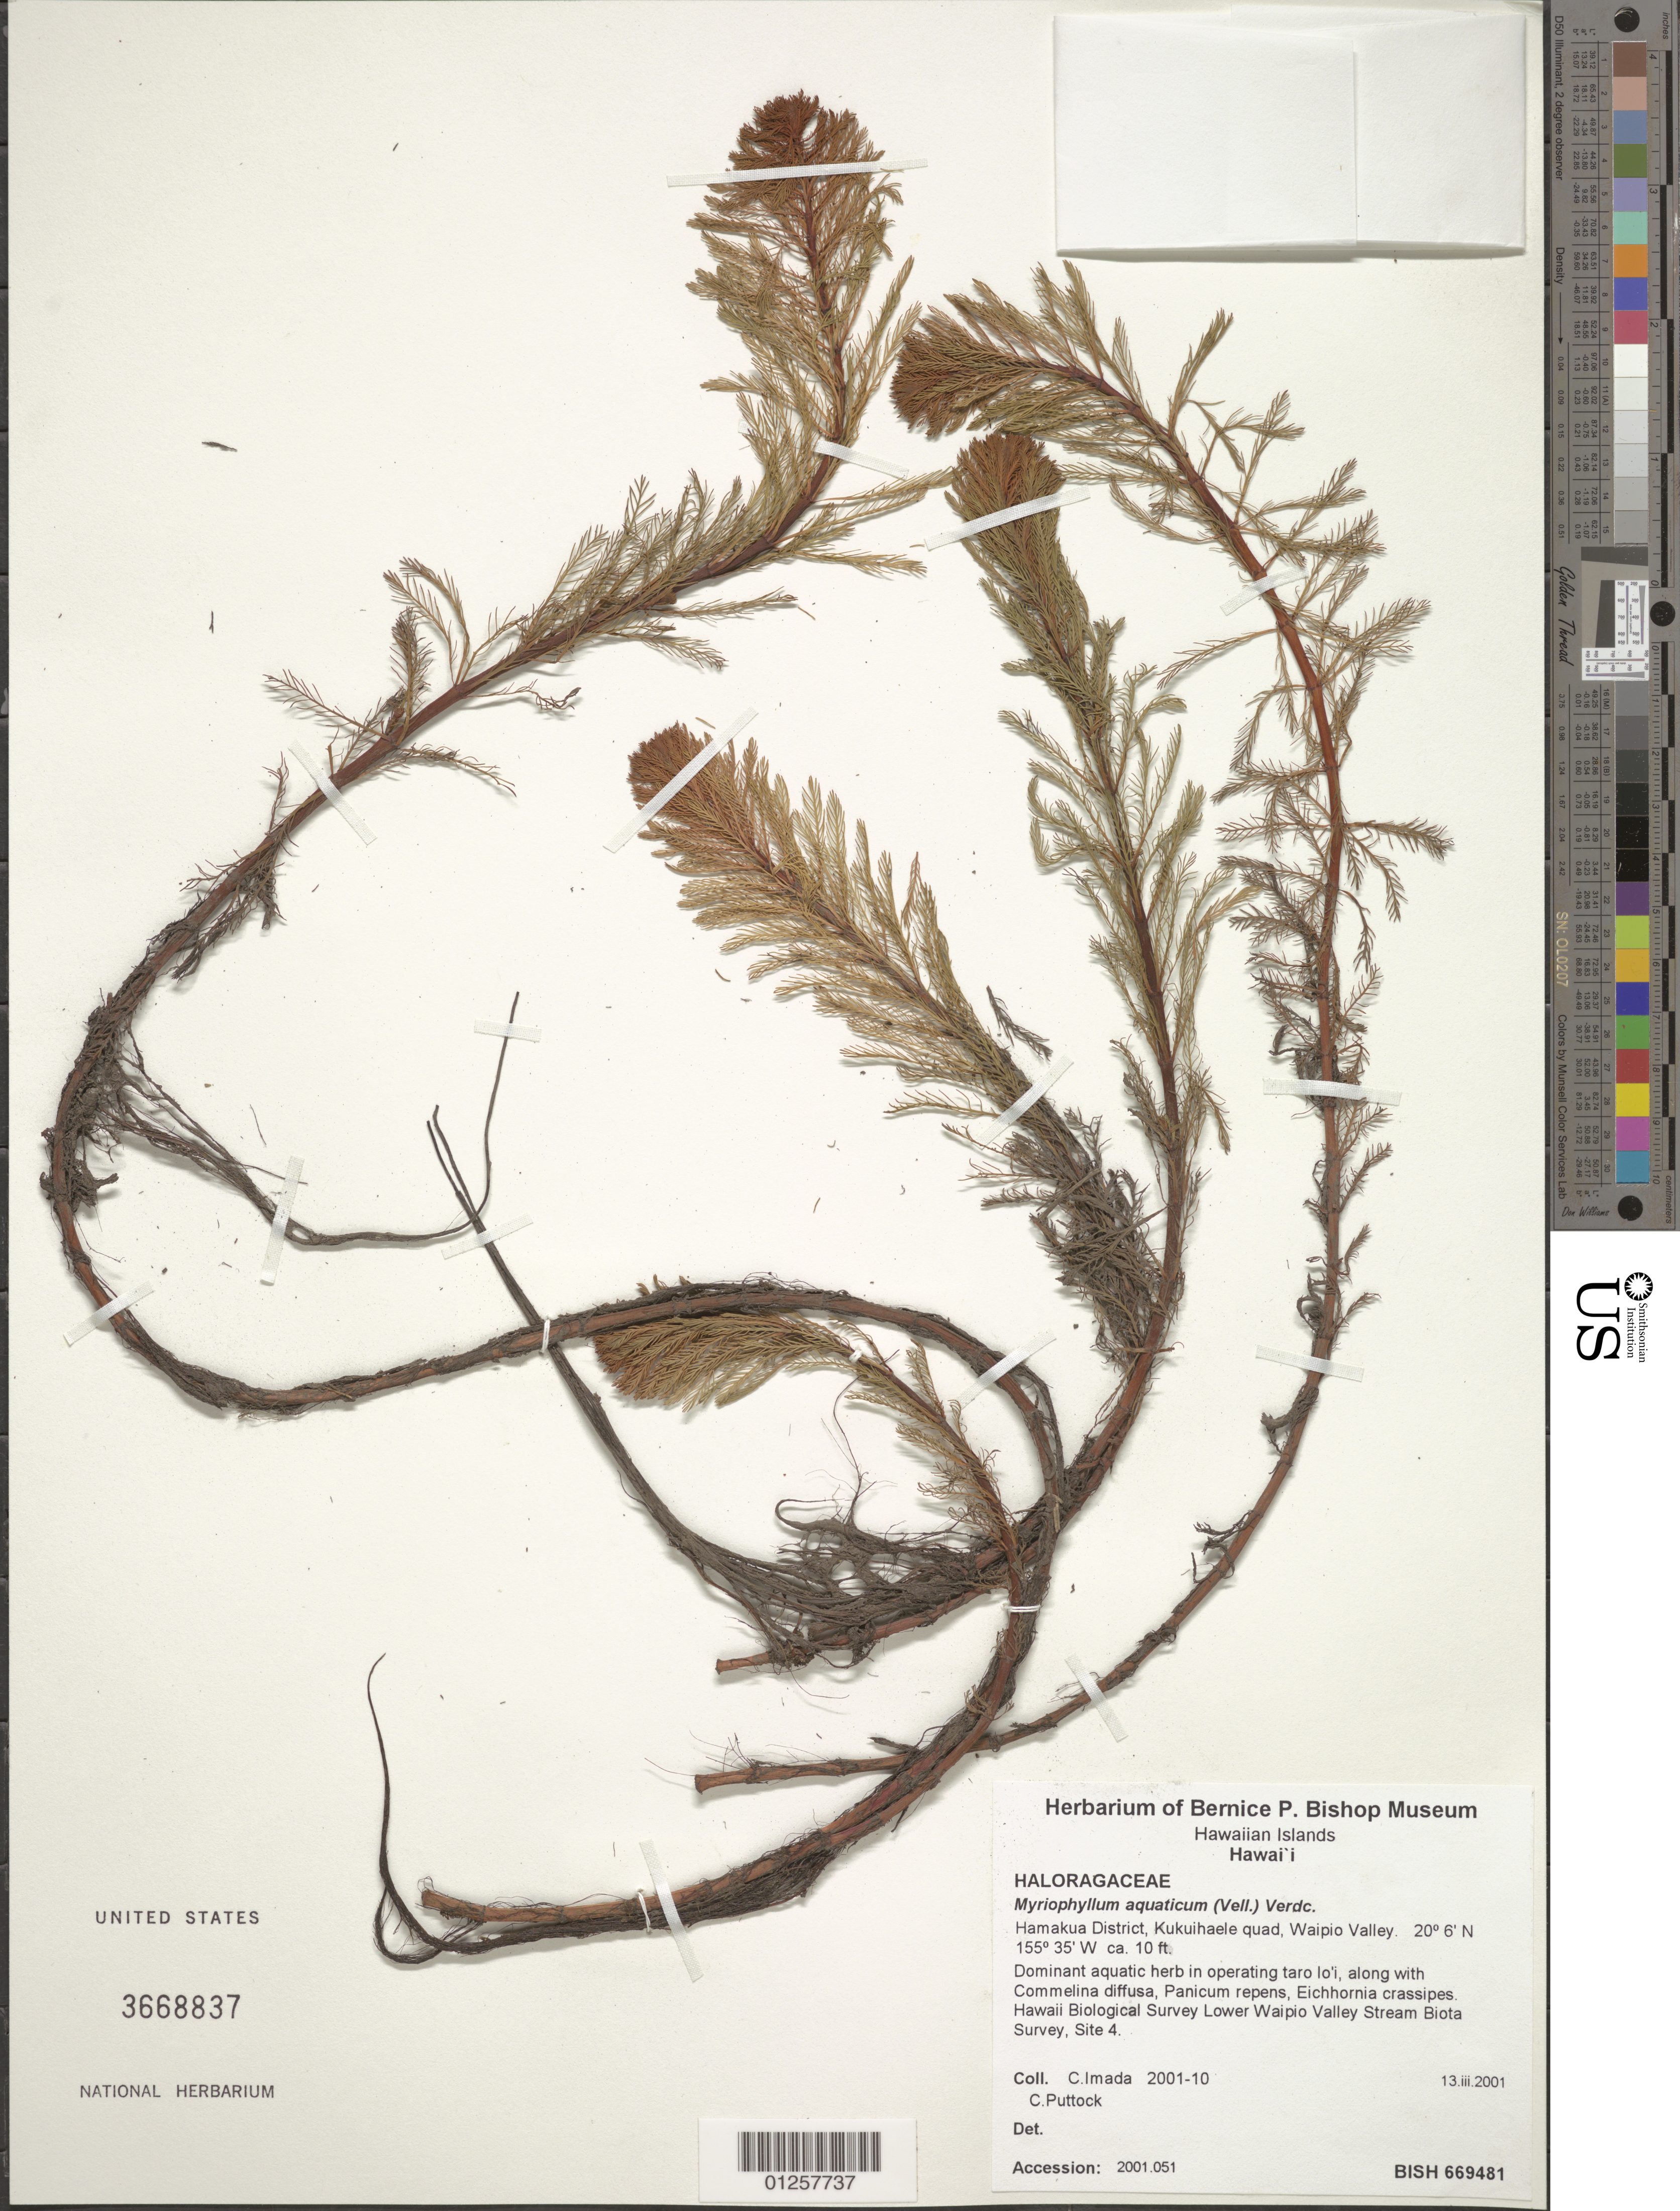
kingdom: Plantae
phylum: Tracheophyta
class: Magnoliopsida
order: Saxifragales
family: Haloragaceae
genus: Myriophyllum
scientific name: Myriophyllum aquaticum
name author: (Vell.) Verdc.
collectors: C. Imada & C. Puttock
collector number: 2001-10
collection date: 2001-03-13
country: United States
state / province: Hawaii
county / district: Hawaii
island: Hawaii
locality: Hamakua District, Kukuihaele Quad, Waipio Valley, Hawaii Biological survey Lower Waipio Valley Stream Biota Survey, Site 4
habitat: In operating taro loi.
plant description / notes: Accession: 2001.051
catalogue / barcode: US 3668837